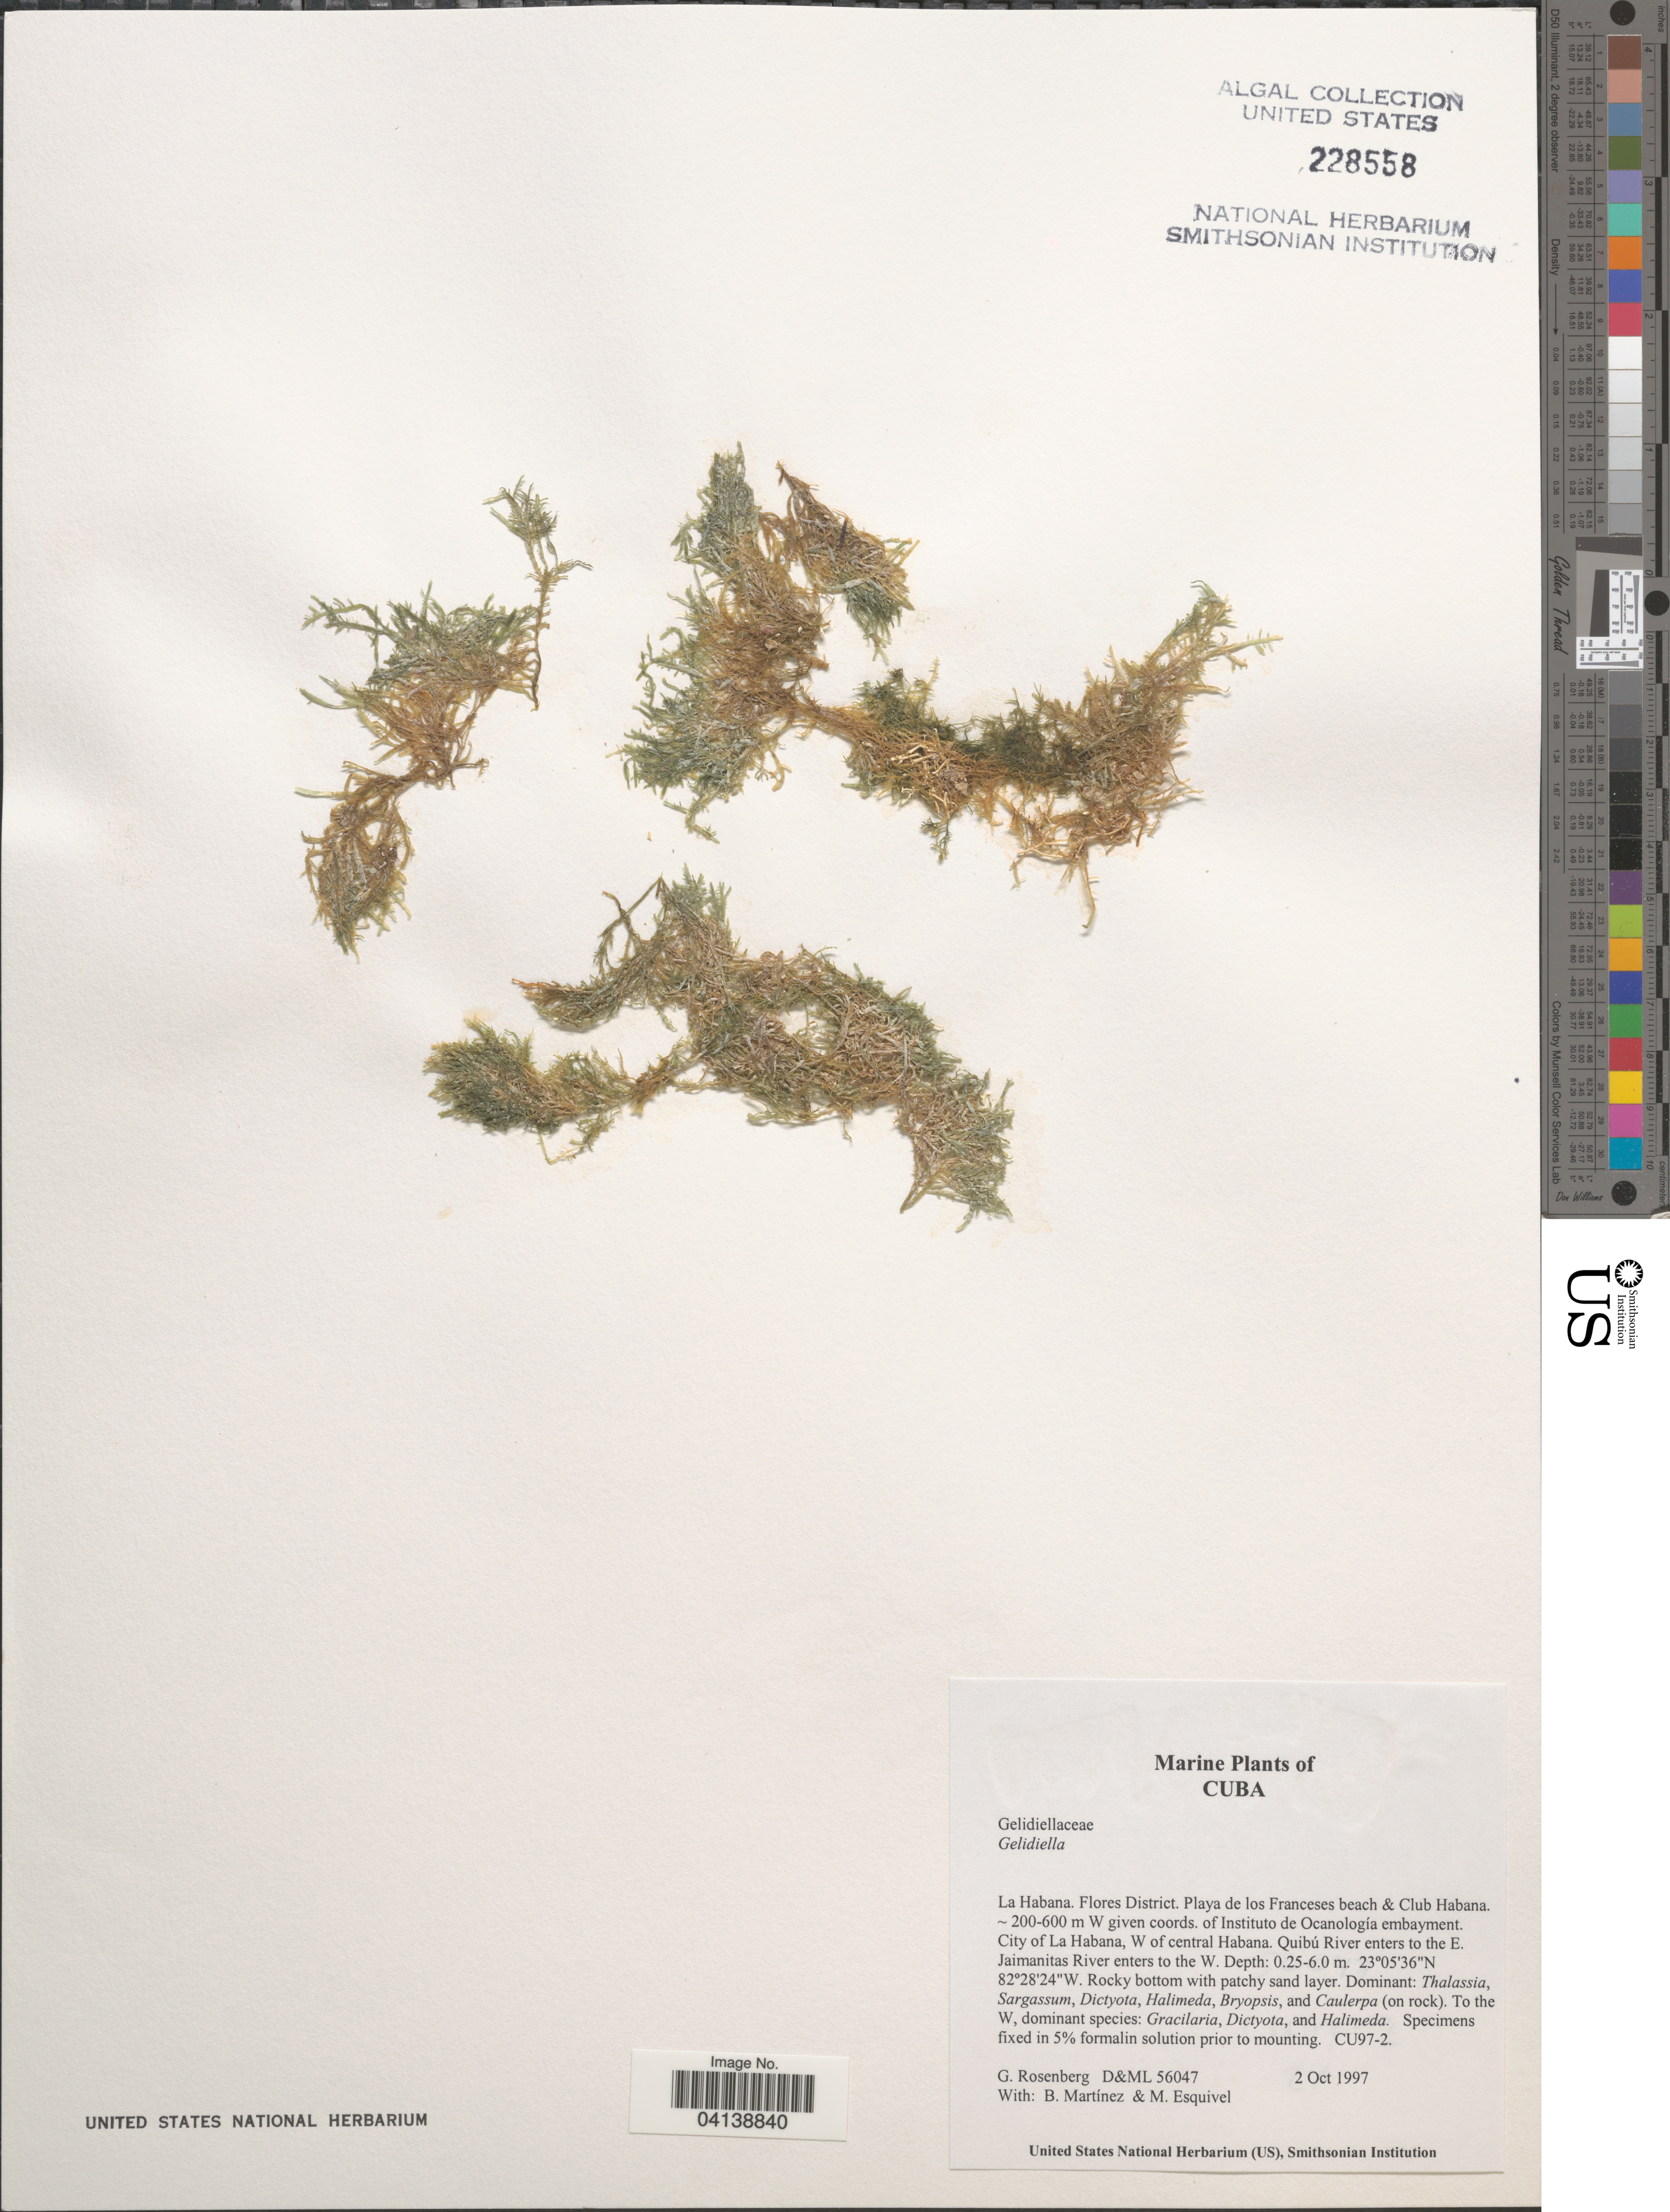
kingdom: Plantae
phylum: Rhodophyta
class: Florideophyceae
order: Gelidiales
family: Gelidiellaceae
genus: Gelidiella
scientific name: Gelidiella sp.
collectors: G. Rosenberg, B. Martinez & M. Esquivel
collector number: D&ML56047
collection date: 1997-10-02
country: Cuba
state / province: La Habana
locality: Flores District. Playa de los Franceses beach & Club Habana. W given coords. of Instituto de Oceanología embayment. City of La Habana, W of central Havana. Quibú River enters to the E. Jaimanitas River enters to the W.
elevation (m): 200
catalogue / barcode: US 228558